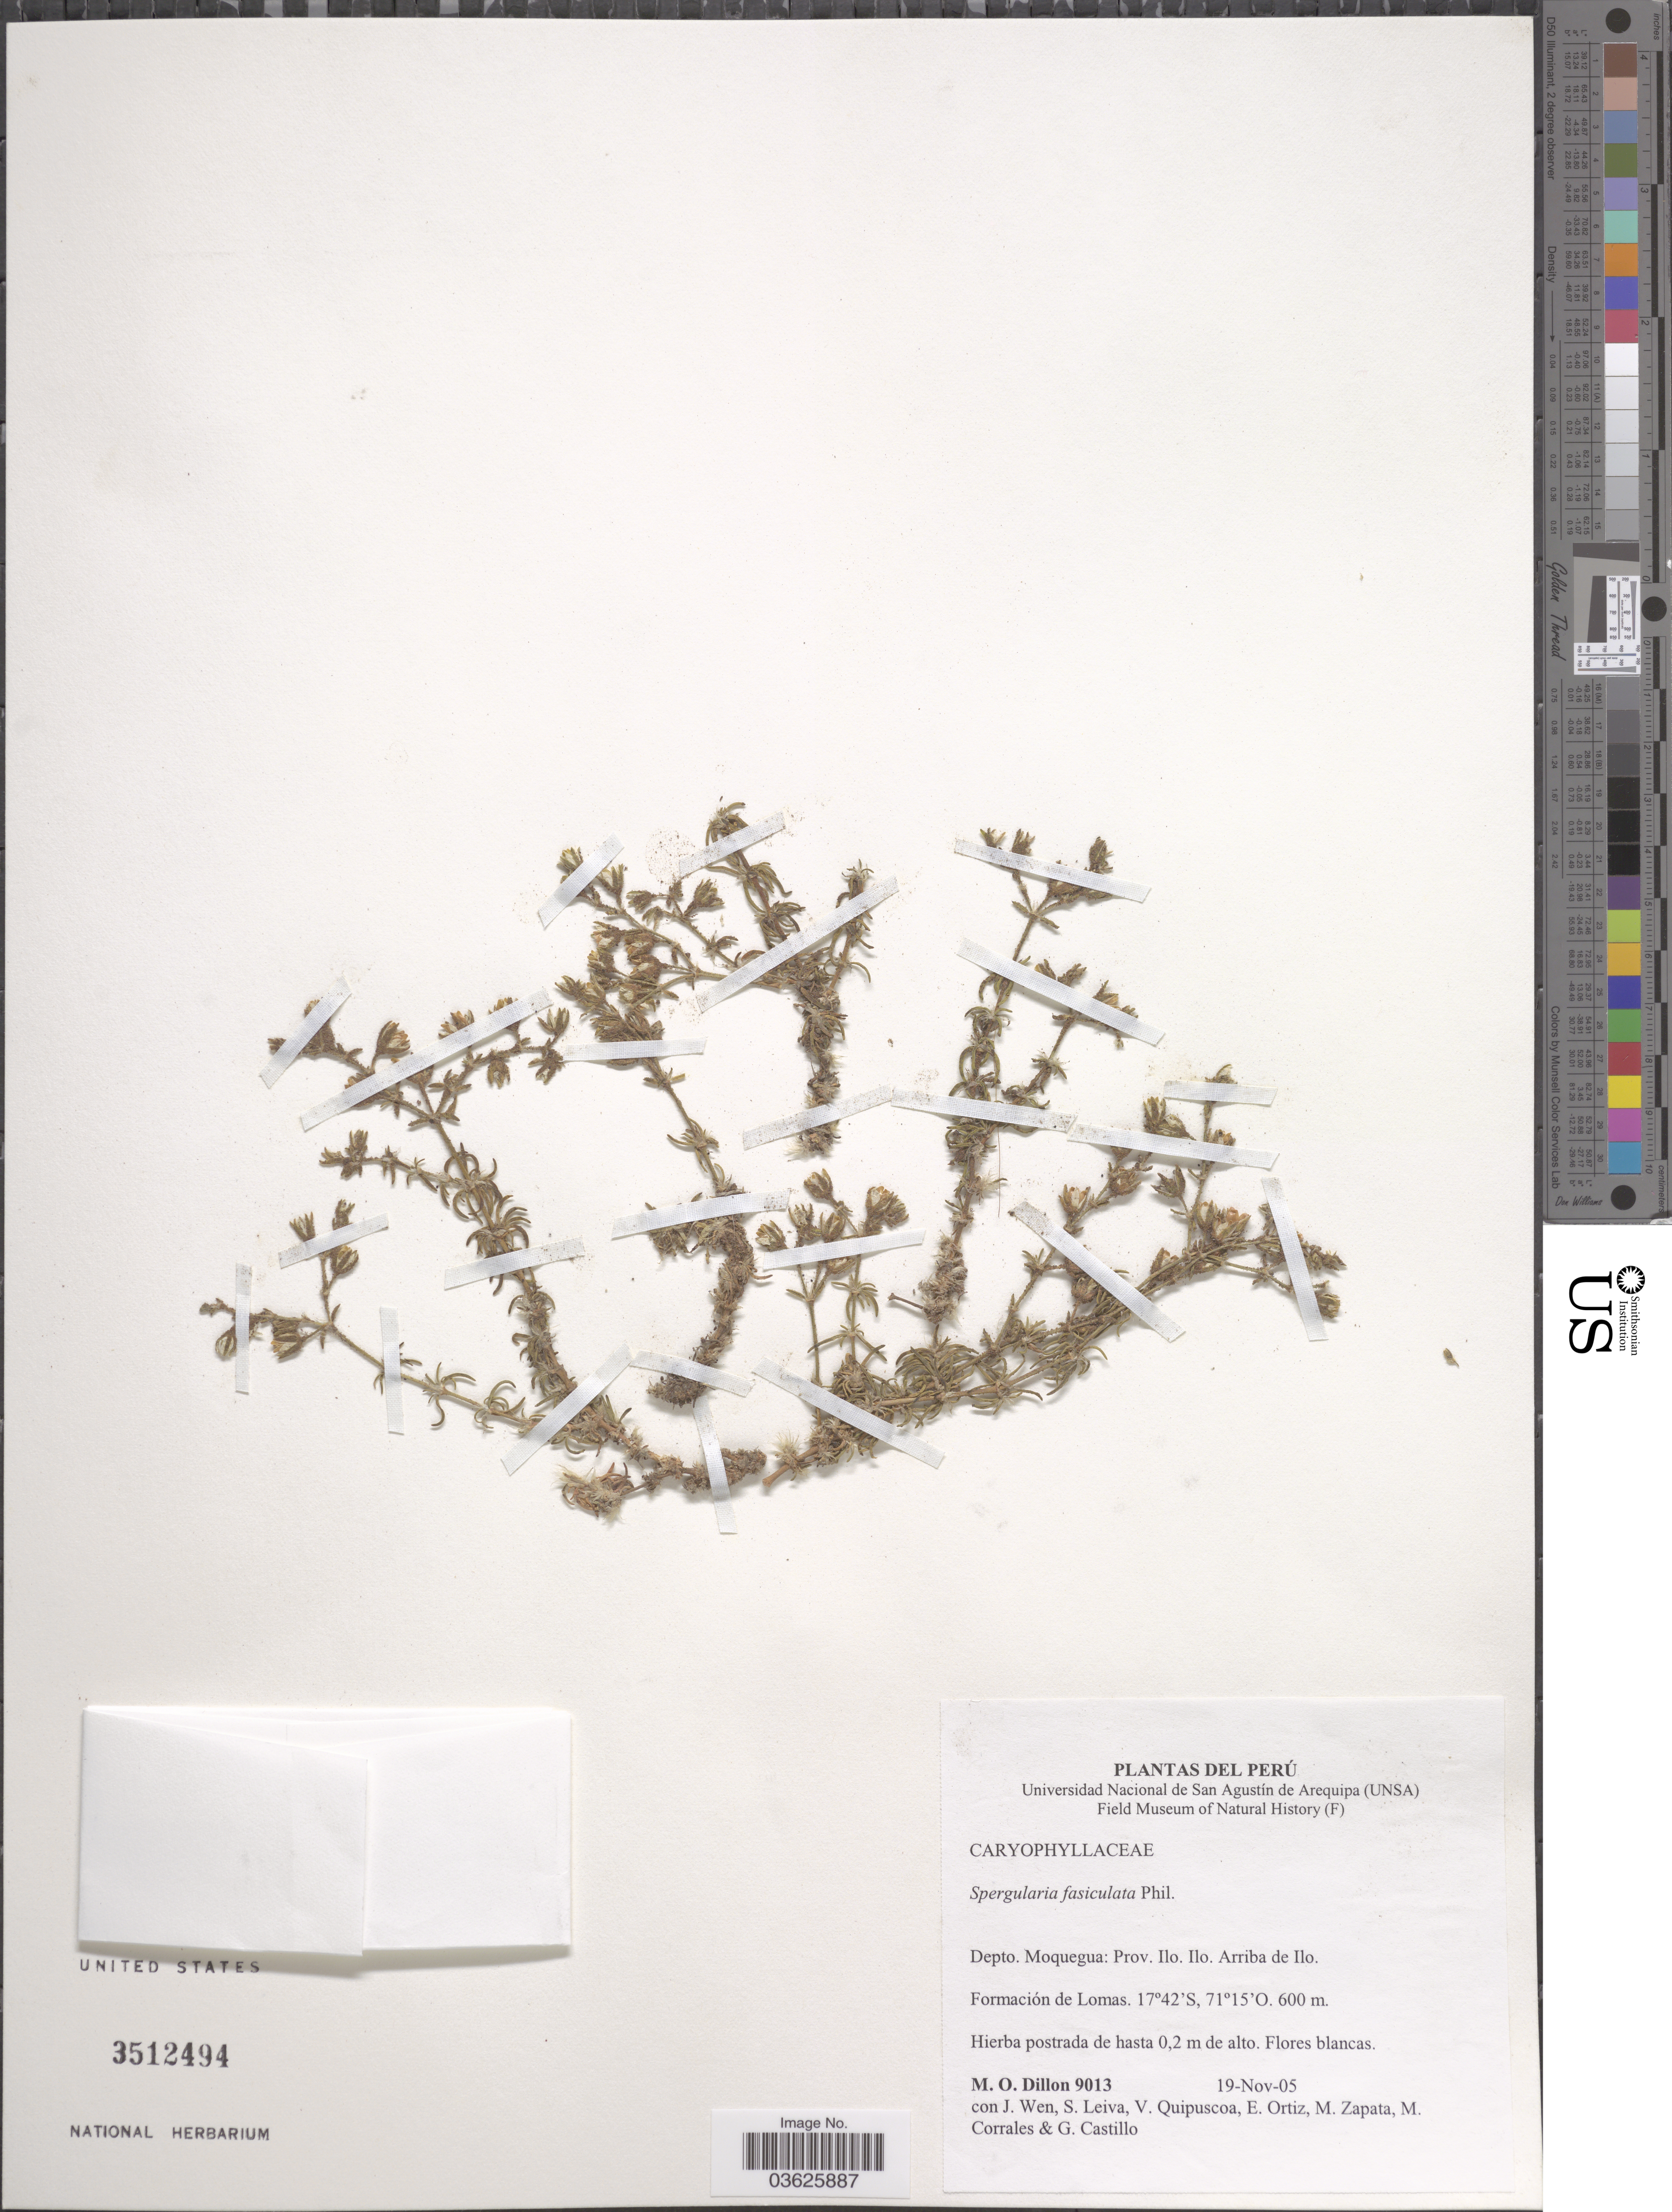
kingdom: Plantae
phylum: Tracheophyta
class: Magnoliopsida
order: Caryophyllales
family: Caryophyllaceae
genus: Spergularia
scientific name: Spergularia fasciculata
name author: Phil.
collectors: M. O. Dillon, J. Wen, S. Leiva, V. Quipuscoa & et al.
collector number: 9013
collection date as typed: Transcribed d/m/y: 19/11/5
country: Peru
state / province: Moquegua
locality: Depto. Moquegua: Prov. Ilo. Ilo. Arriba de Ilo.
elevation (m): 600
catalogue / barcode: US 3512494